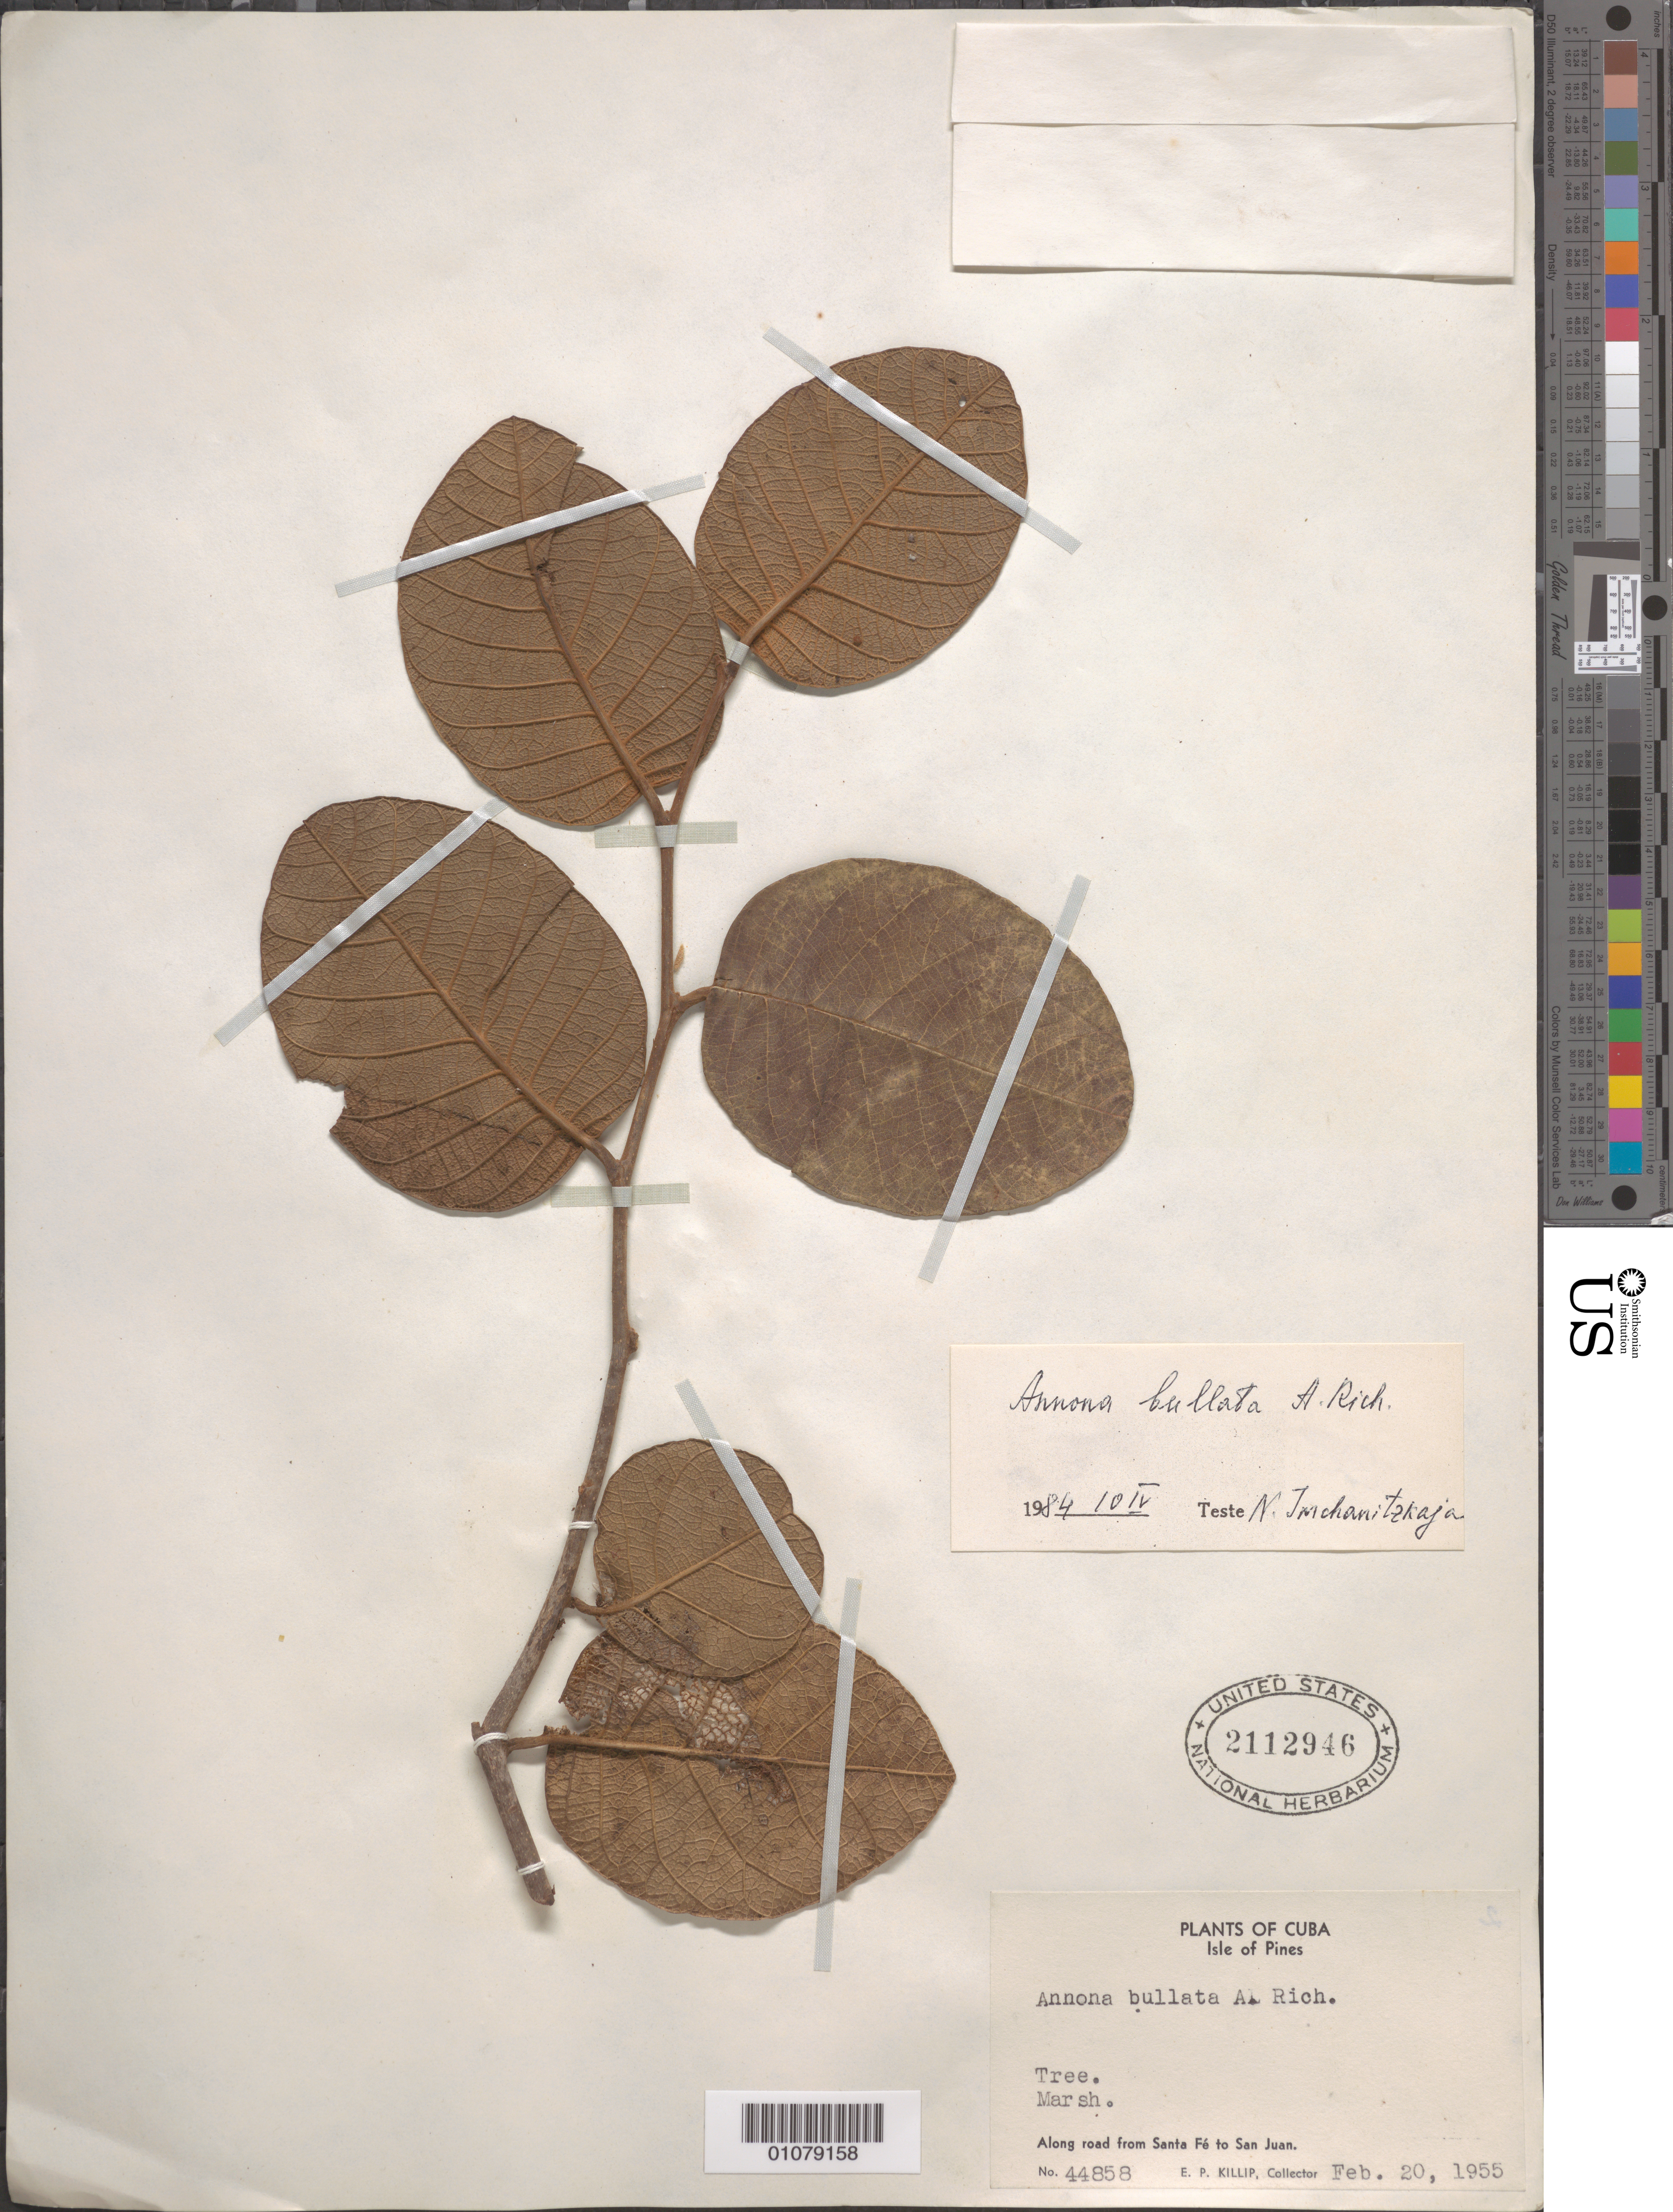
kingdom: Plantae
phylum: Tracheophyta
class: Magnoliopsida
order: Magnoliales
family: Annonaceae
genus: Annona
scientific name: Annona bullata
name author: A. Rich.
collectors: E. P. Killip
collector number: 44858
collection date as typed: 20 Feb 1955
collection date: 1955-02-20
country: Cuba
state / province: Isla de La Juventud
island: Isla de la Juventud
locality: Isle of Pines Along road from Santa Fe to San Juan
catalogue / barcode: US 2112946